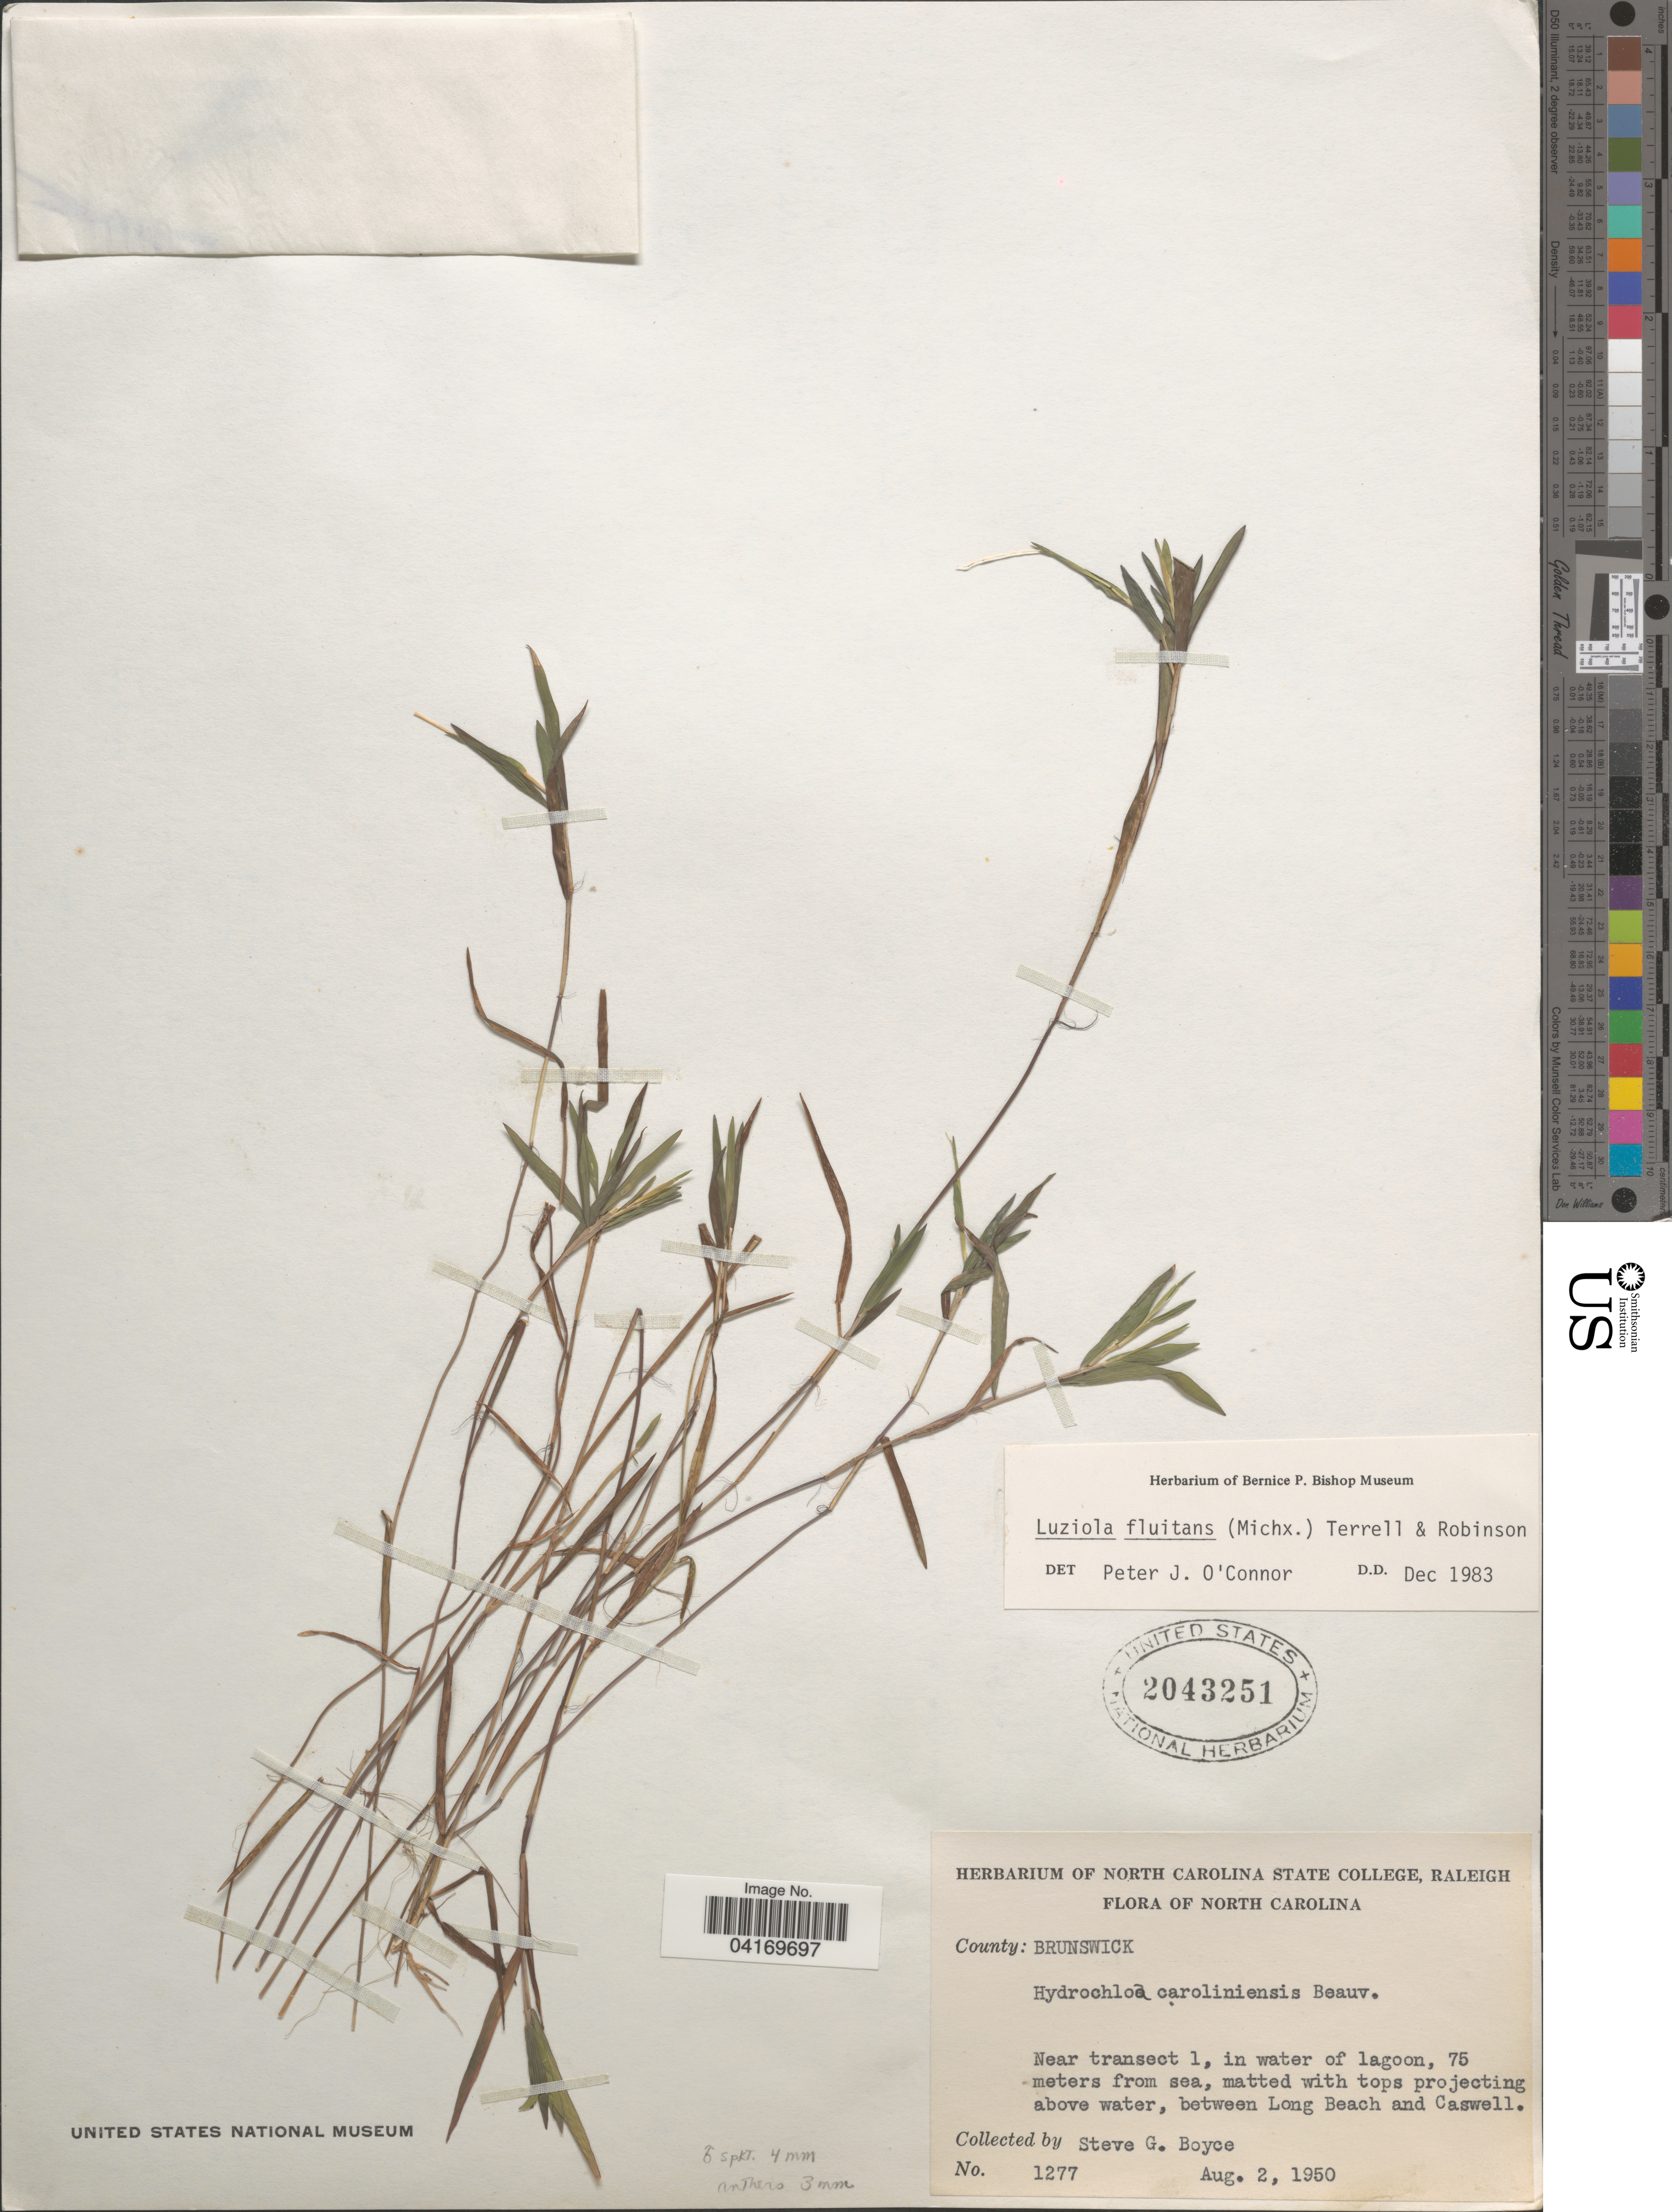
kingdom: Plantae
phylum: Tracheophyta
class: Liliopsida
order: Poales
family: Poaceae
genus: Luziola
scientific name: Luziola fluitans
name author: (Michx.) Terrell & H. Rob.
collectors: S. Boyce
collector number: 1277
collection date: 1950-08-02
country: United States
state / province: North Carolina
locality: County: Brunswick. Near transect 1, in water of lagoon, 75 meters from sea, between Long Beacha nd Caswell.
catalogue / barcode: US 2043251